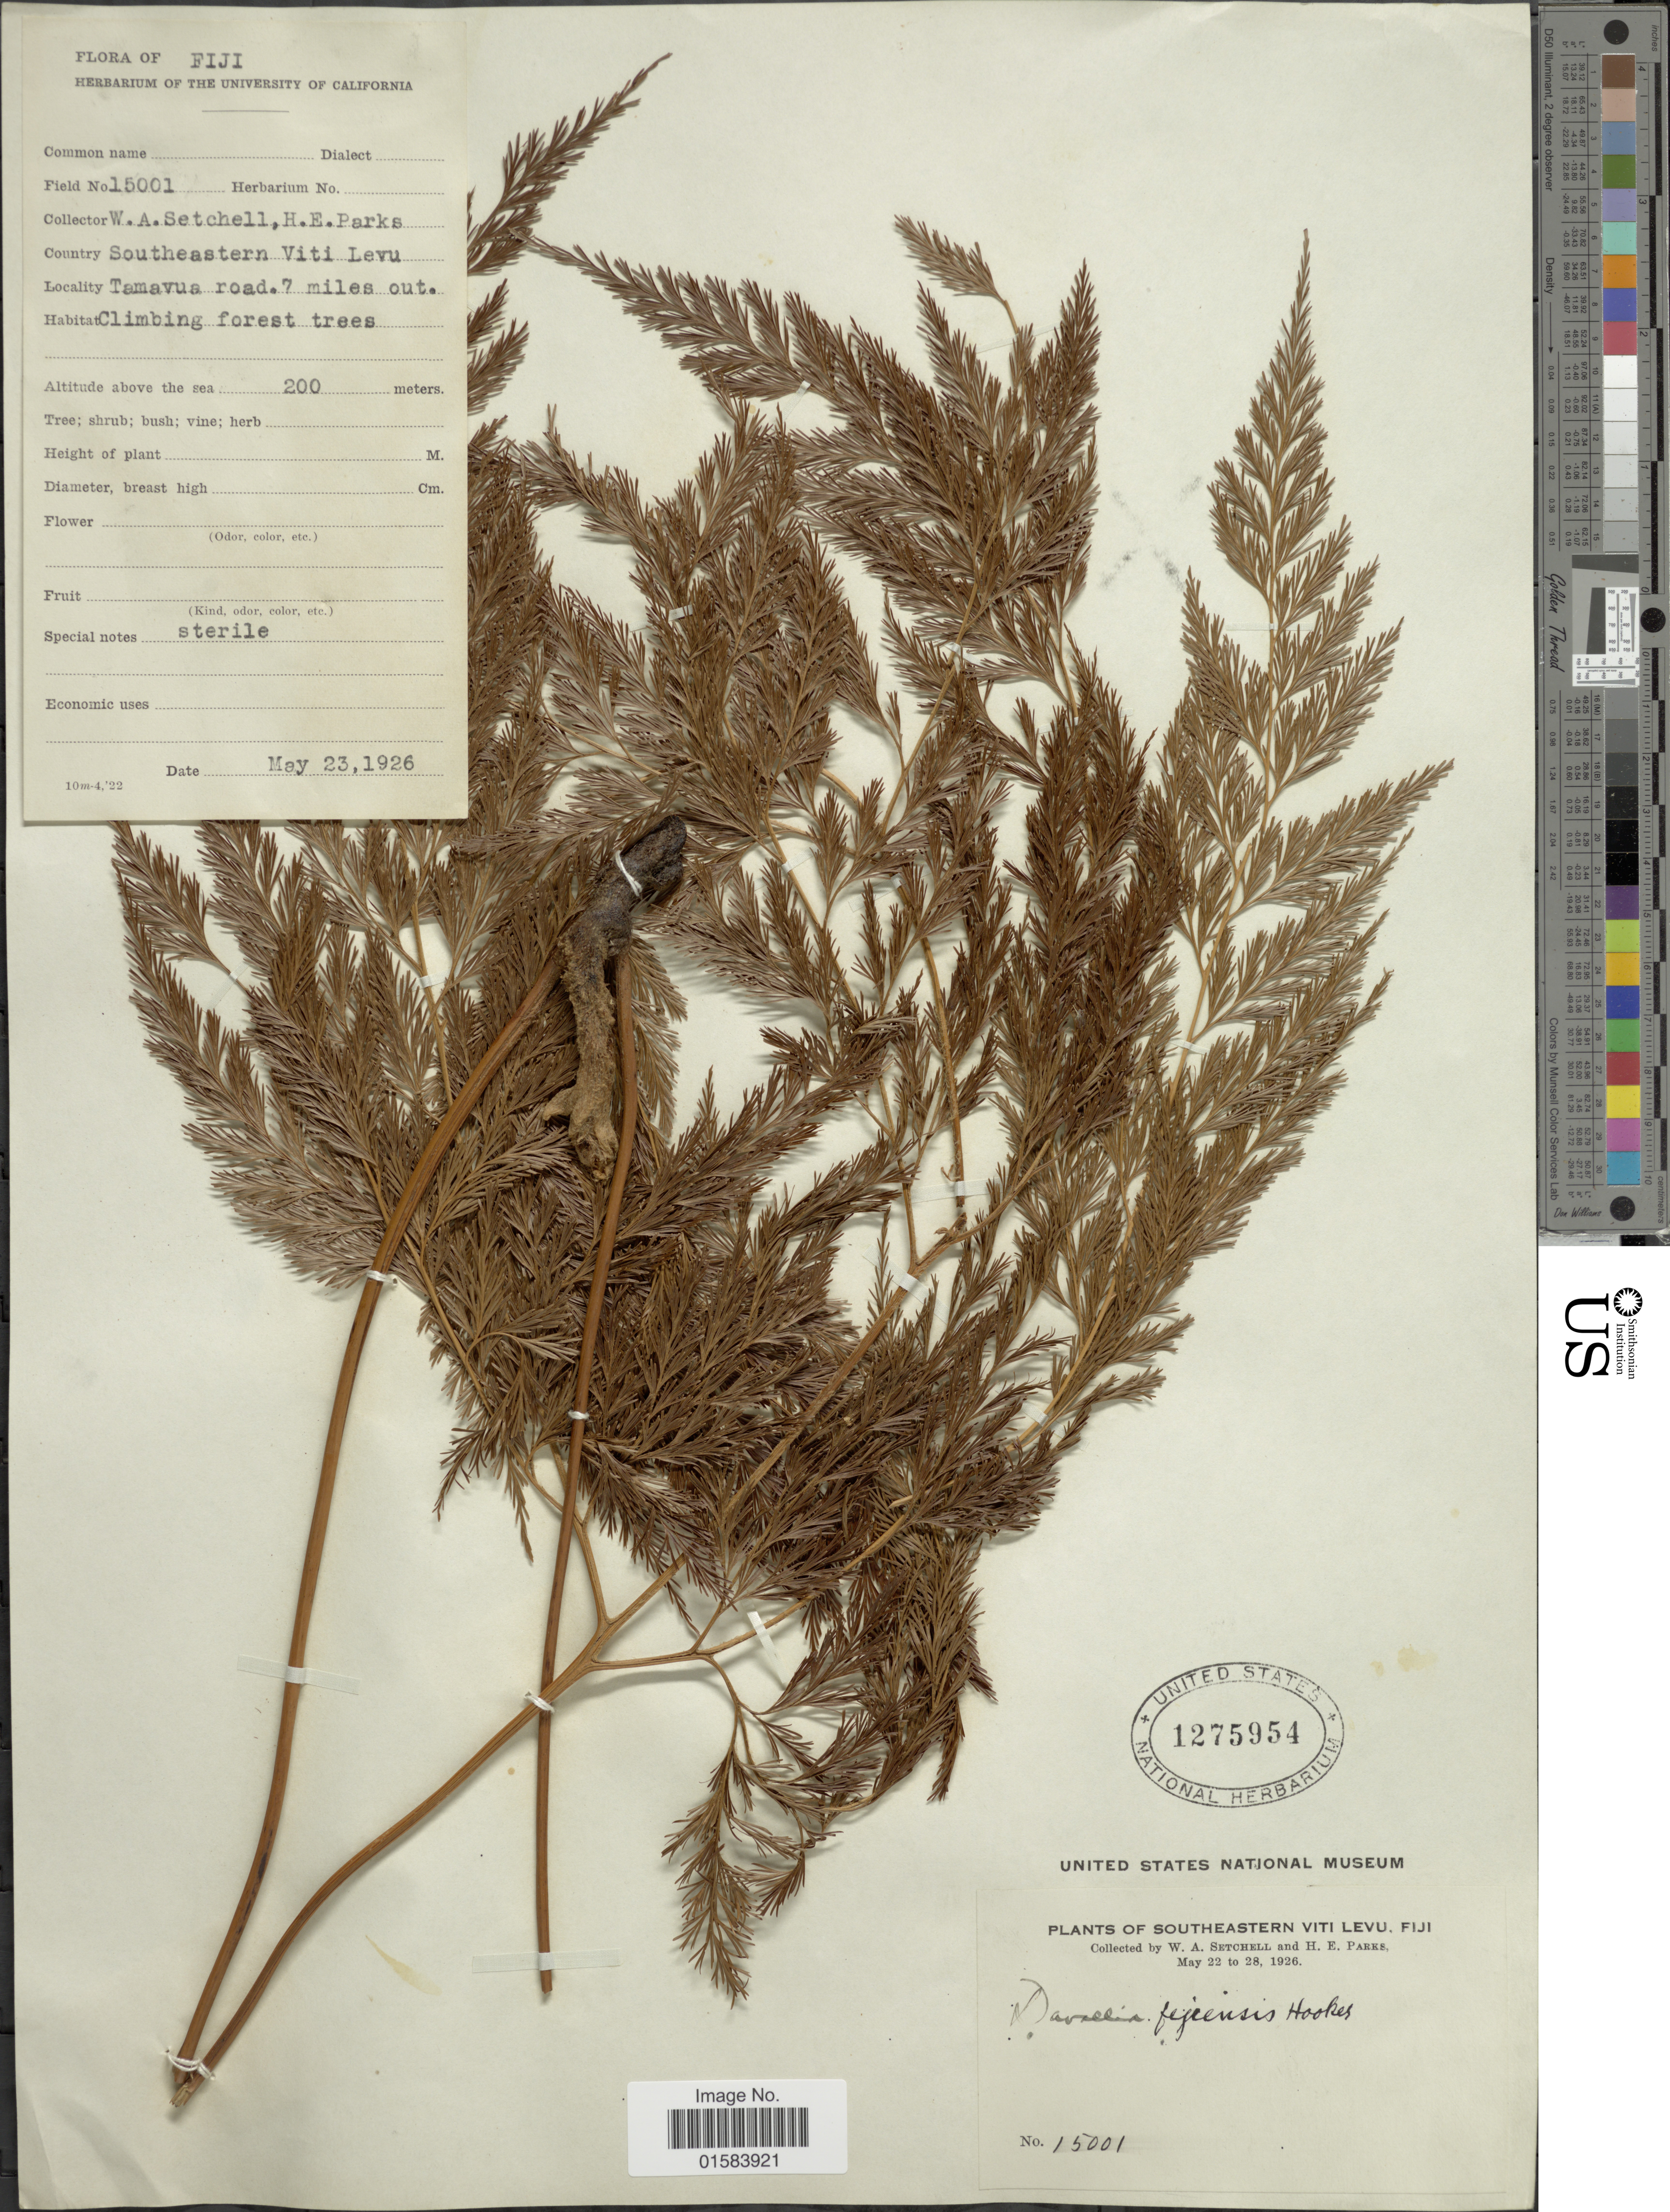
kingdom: Plantae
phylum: Tracheophyta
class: Polypodiopsida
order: Polypodiales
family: Davalliaceae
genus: Davallia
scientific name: Davallia solida var. fejeensis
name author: (Hook.) Noot.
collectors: W. Setchell & H. E. Parks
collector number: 15001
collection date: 1926-05-23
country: Fiji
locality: Southeastern Viti Levu, tamavua road 7 miles out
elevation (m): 200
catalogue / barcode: US 1275954